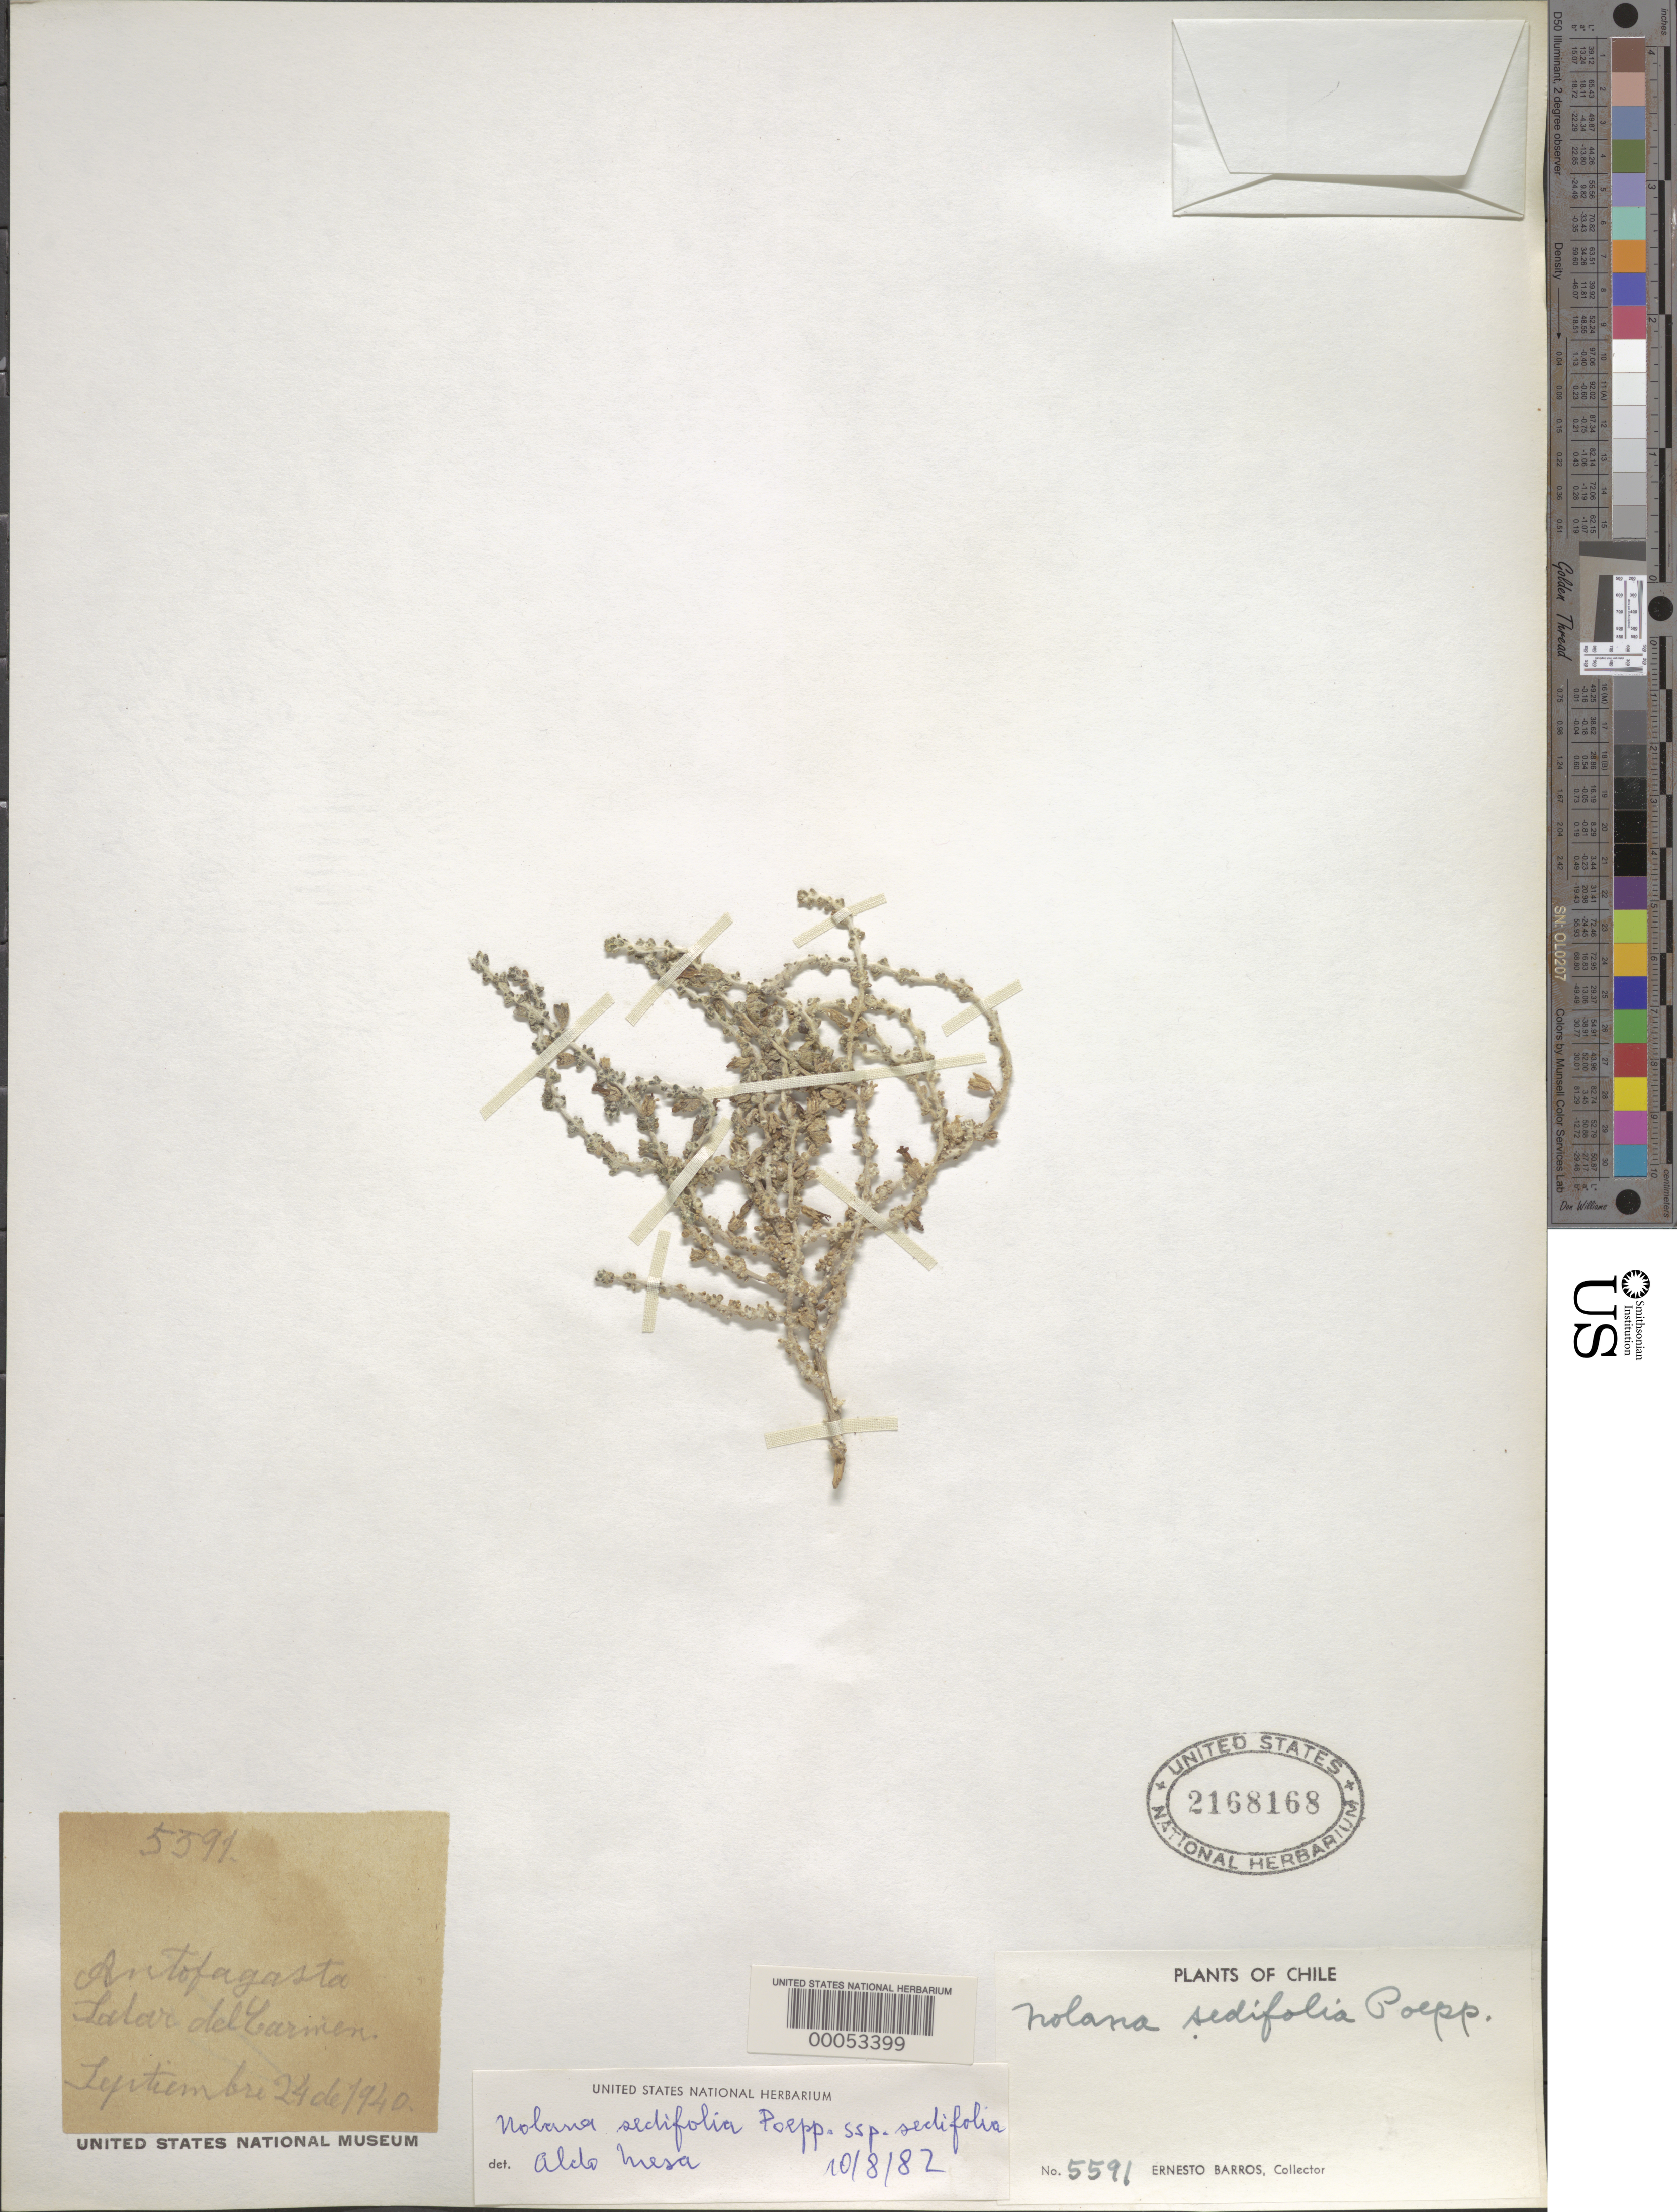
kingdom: Plantae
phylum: Tracheophyta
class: Magnoliopsida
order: Solanales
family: Solanaceae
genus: Nolana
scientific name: Nolana sedifolia subsp. sedifolia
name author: Poepp.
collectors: E. Barros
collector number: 5591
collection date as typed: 24 Sep 1940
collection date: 1940-09-24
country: Chile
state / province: Antofagasta (II)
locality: Salar del Carmen.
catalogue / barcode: US 2168168